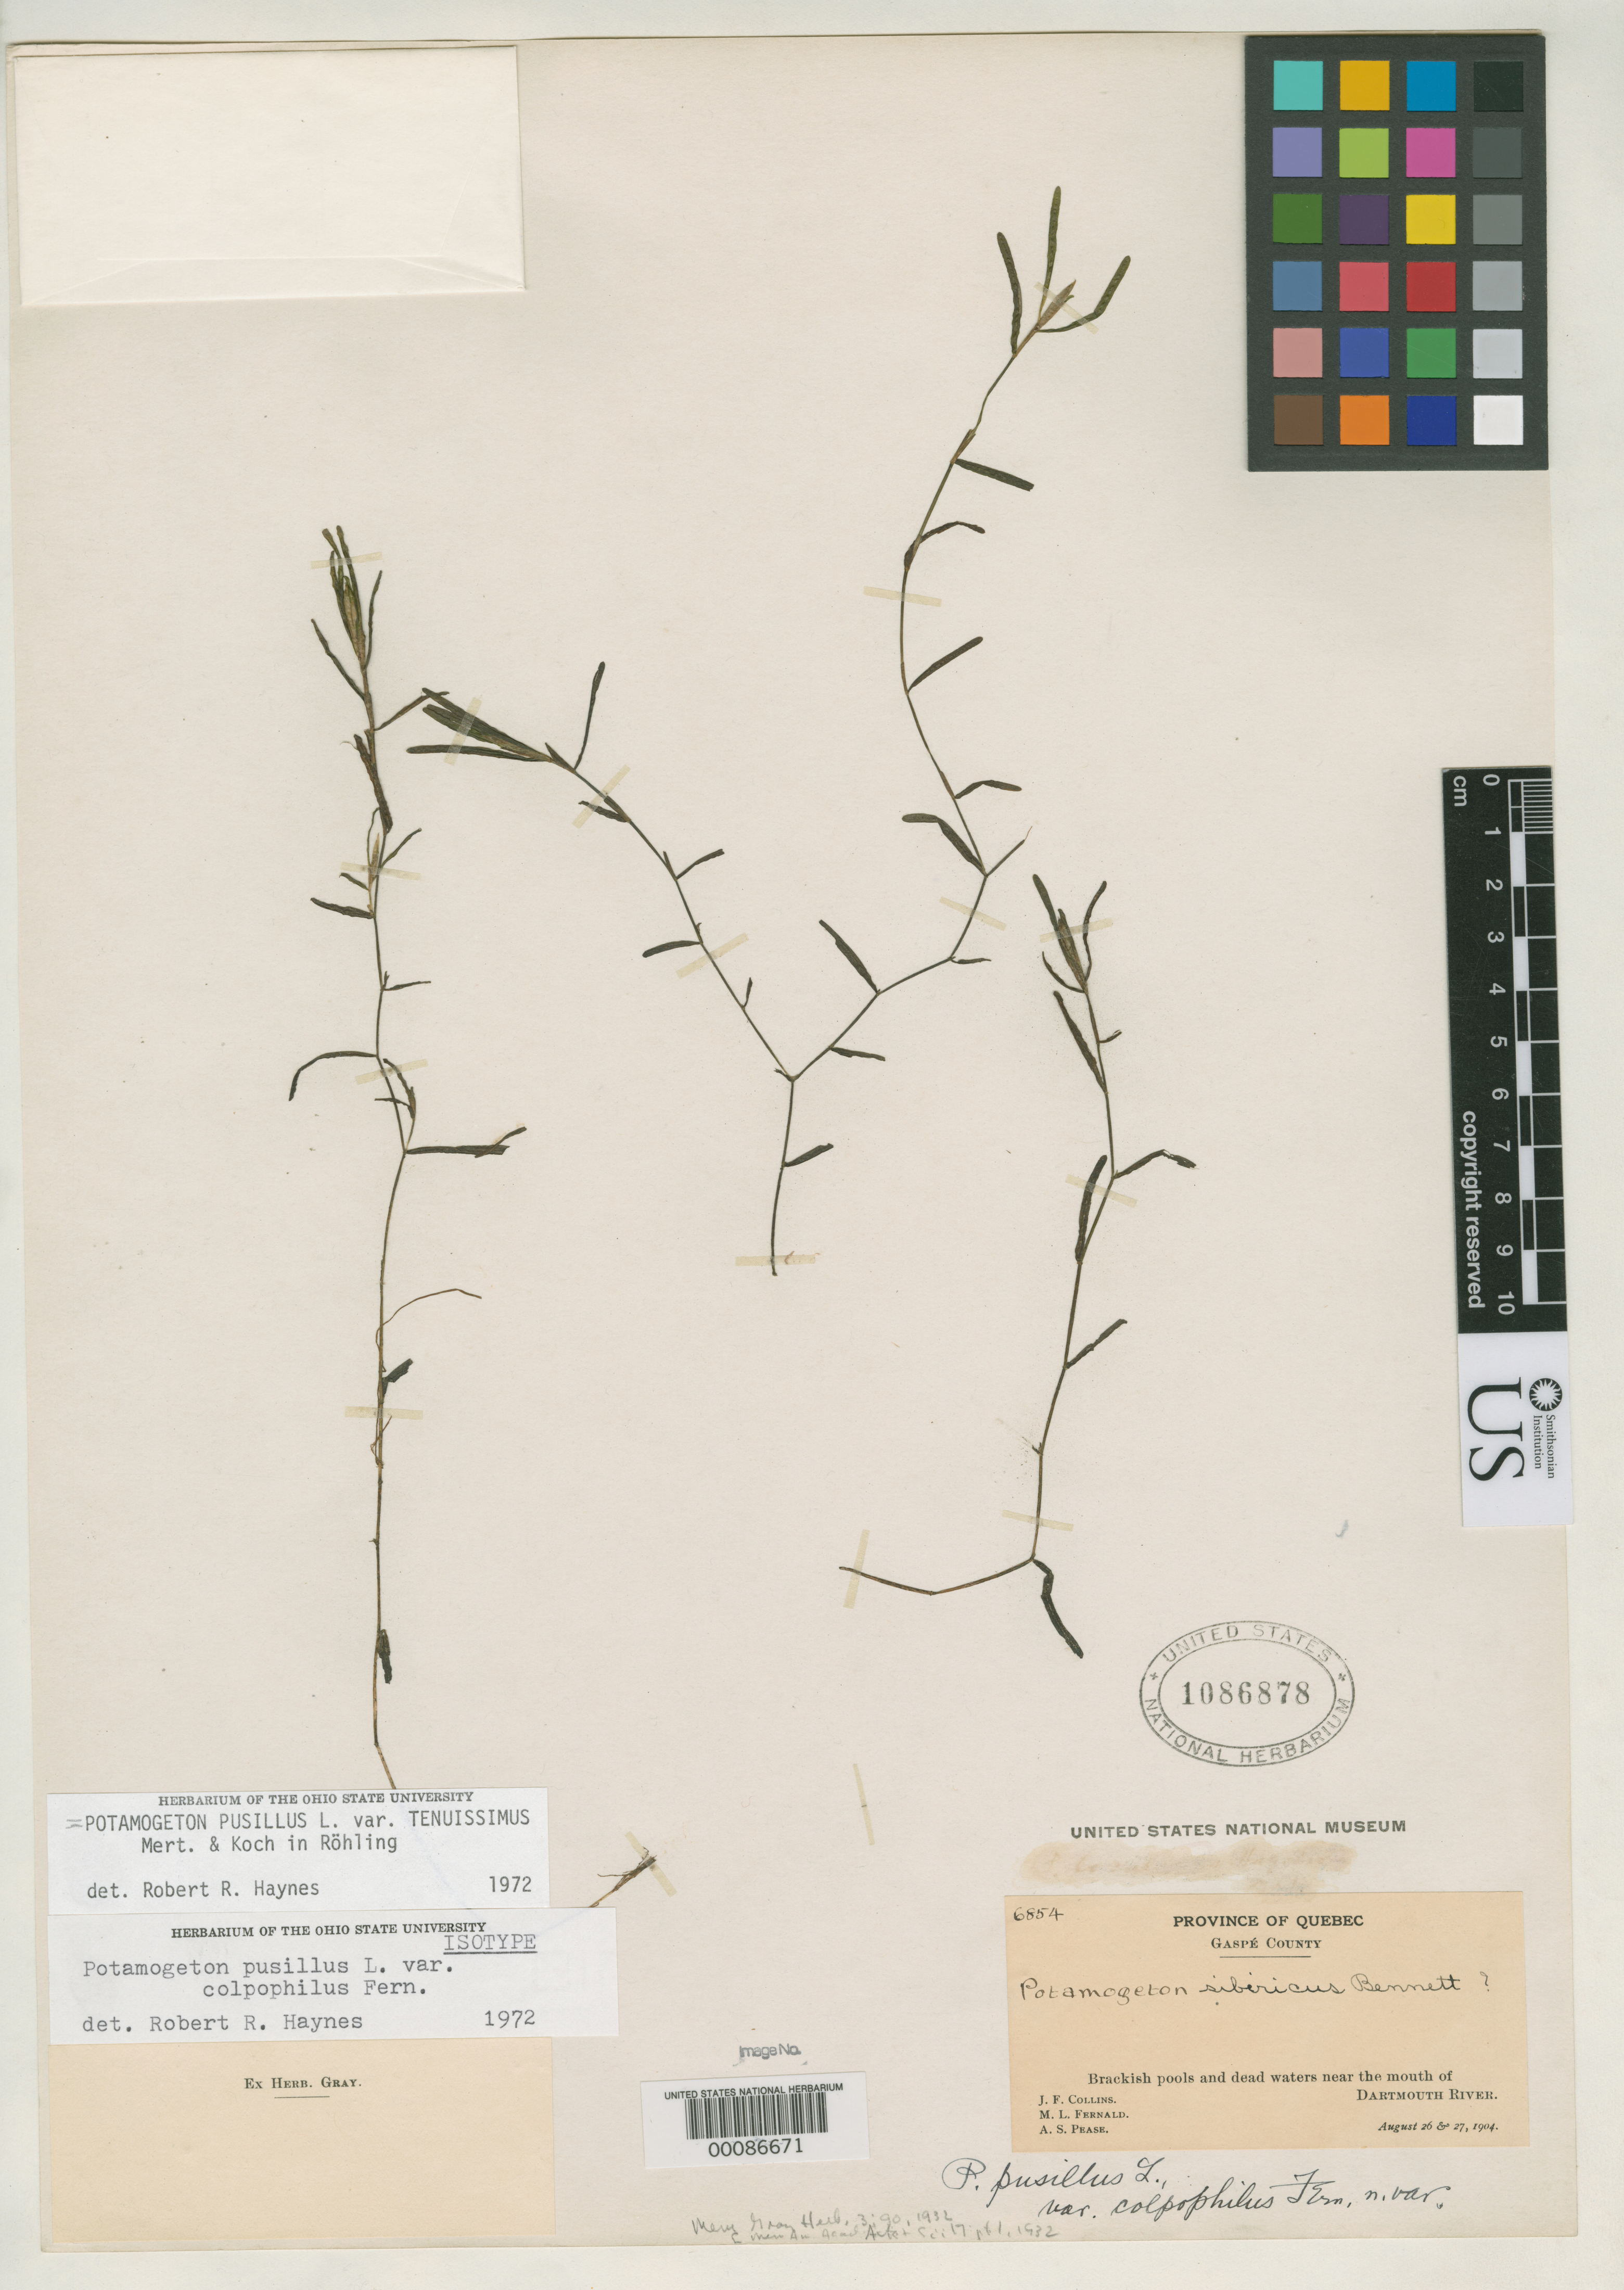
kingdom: Plantae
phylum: Tracheophyta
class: Liliopsida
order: Alismatales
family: Potamogetonaceae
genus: Potamogeton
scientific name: Potamogeton pusillus var. colpophilus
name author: Fernald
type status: Isotype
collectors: J. Collins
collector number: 6854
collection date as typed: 26 Aug 1904 to 27 Aug 1904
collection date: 1904-08-26/1904-08-27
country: Canada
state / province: Quebec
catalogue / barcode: US 1086878